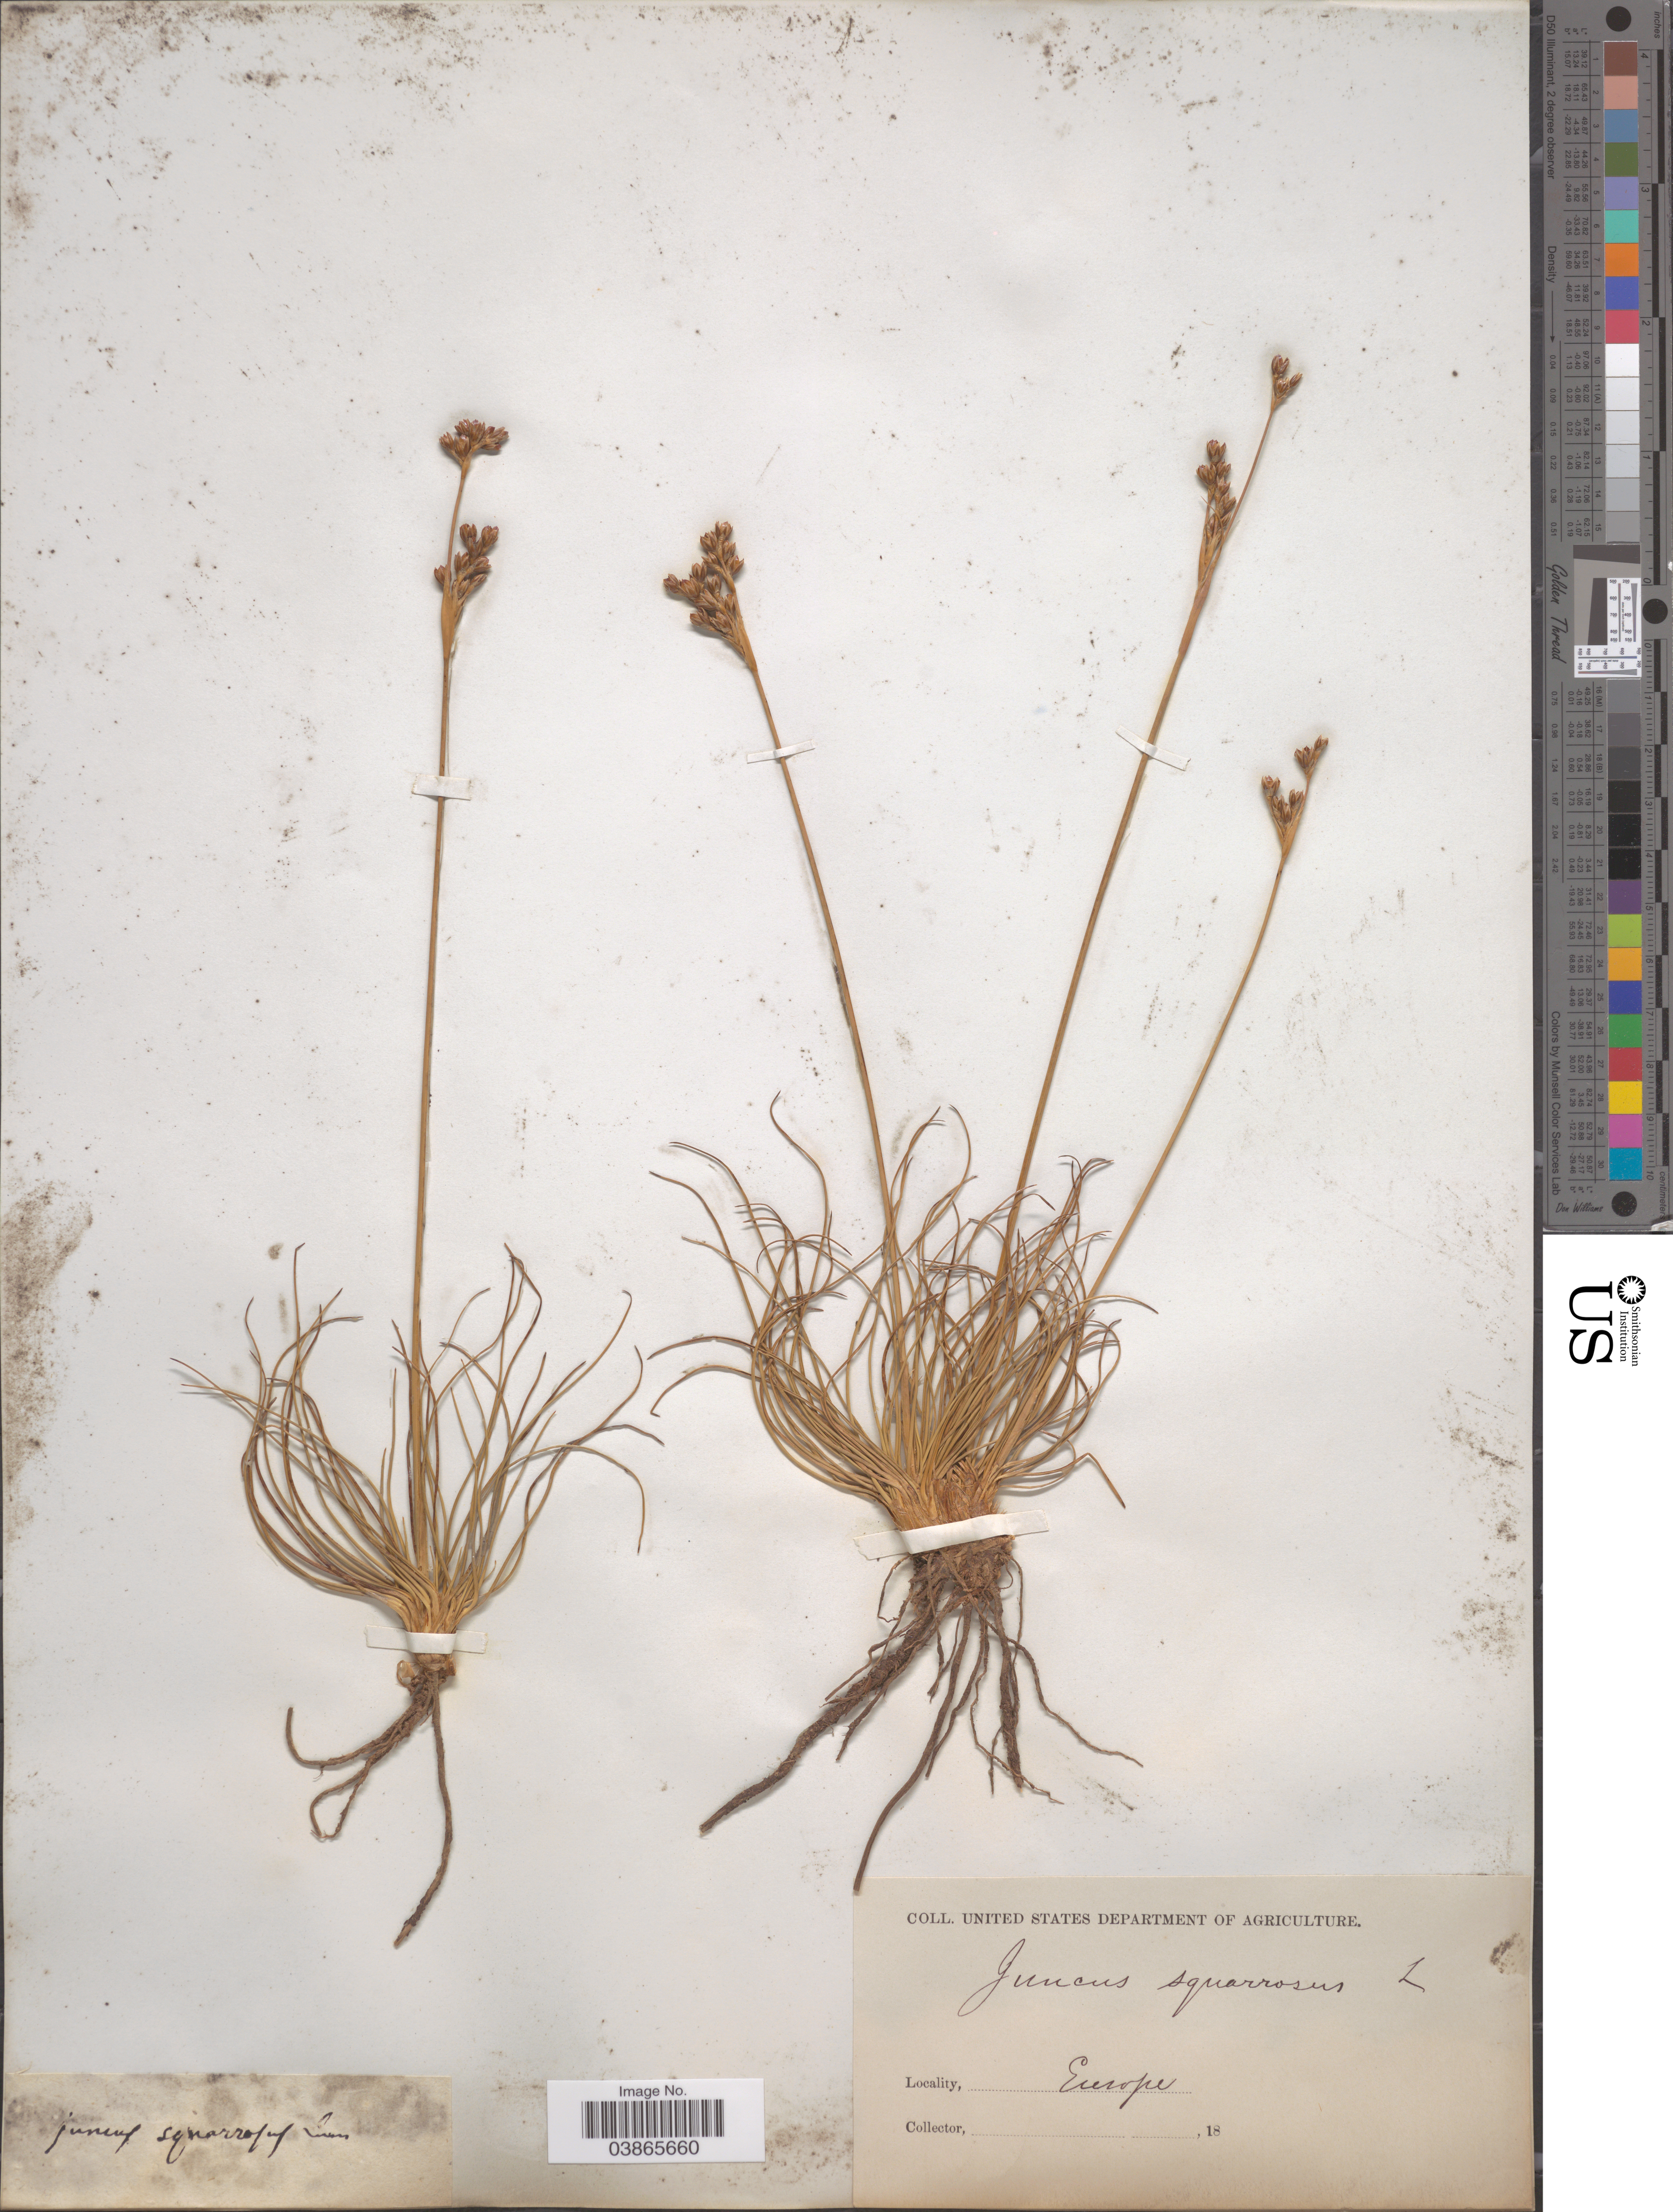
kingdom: Plantae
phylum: Tracheophyta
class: Liliopsida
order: Poales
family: Juncaceae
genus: Juncus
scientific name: Juncus squarrosus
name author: L.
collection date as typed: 18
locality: Europe.